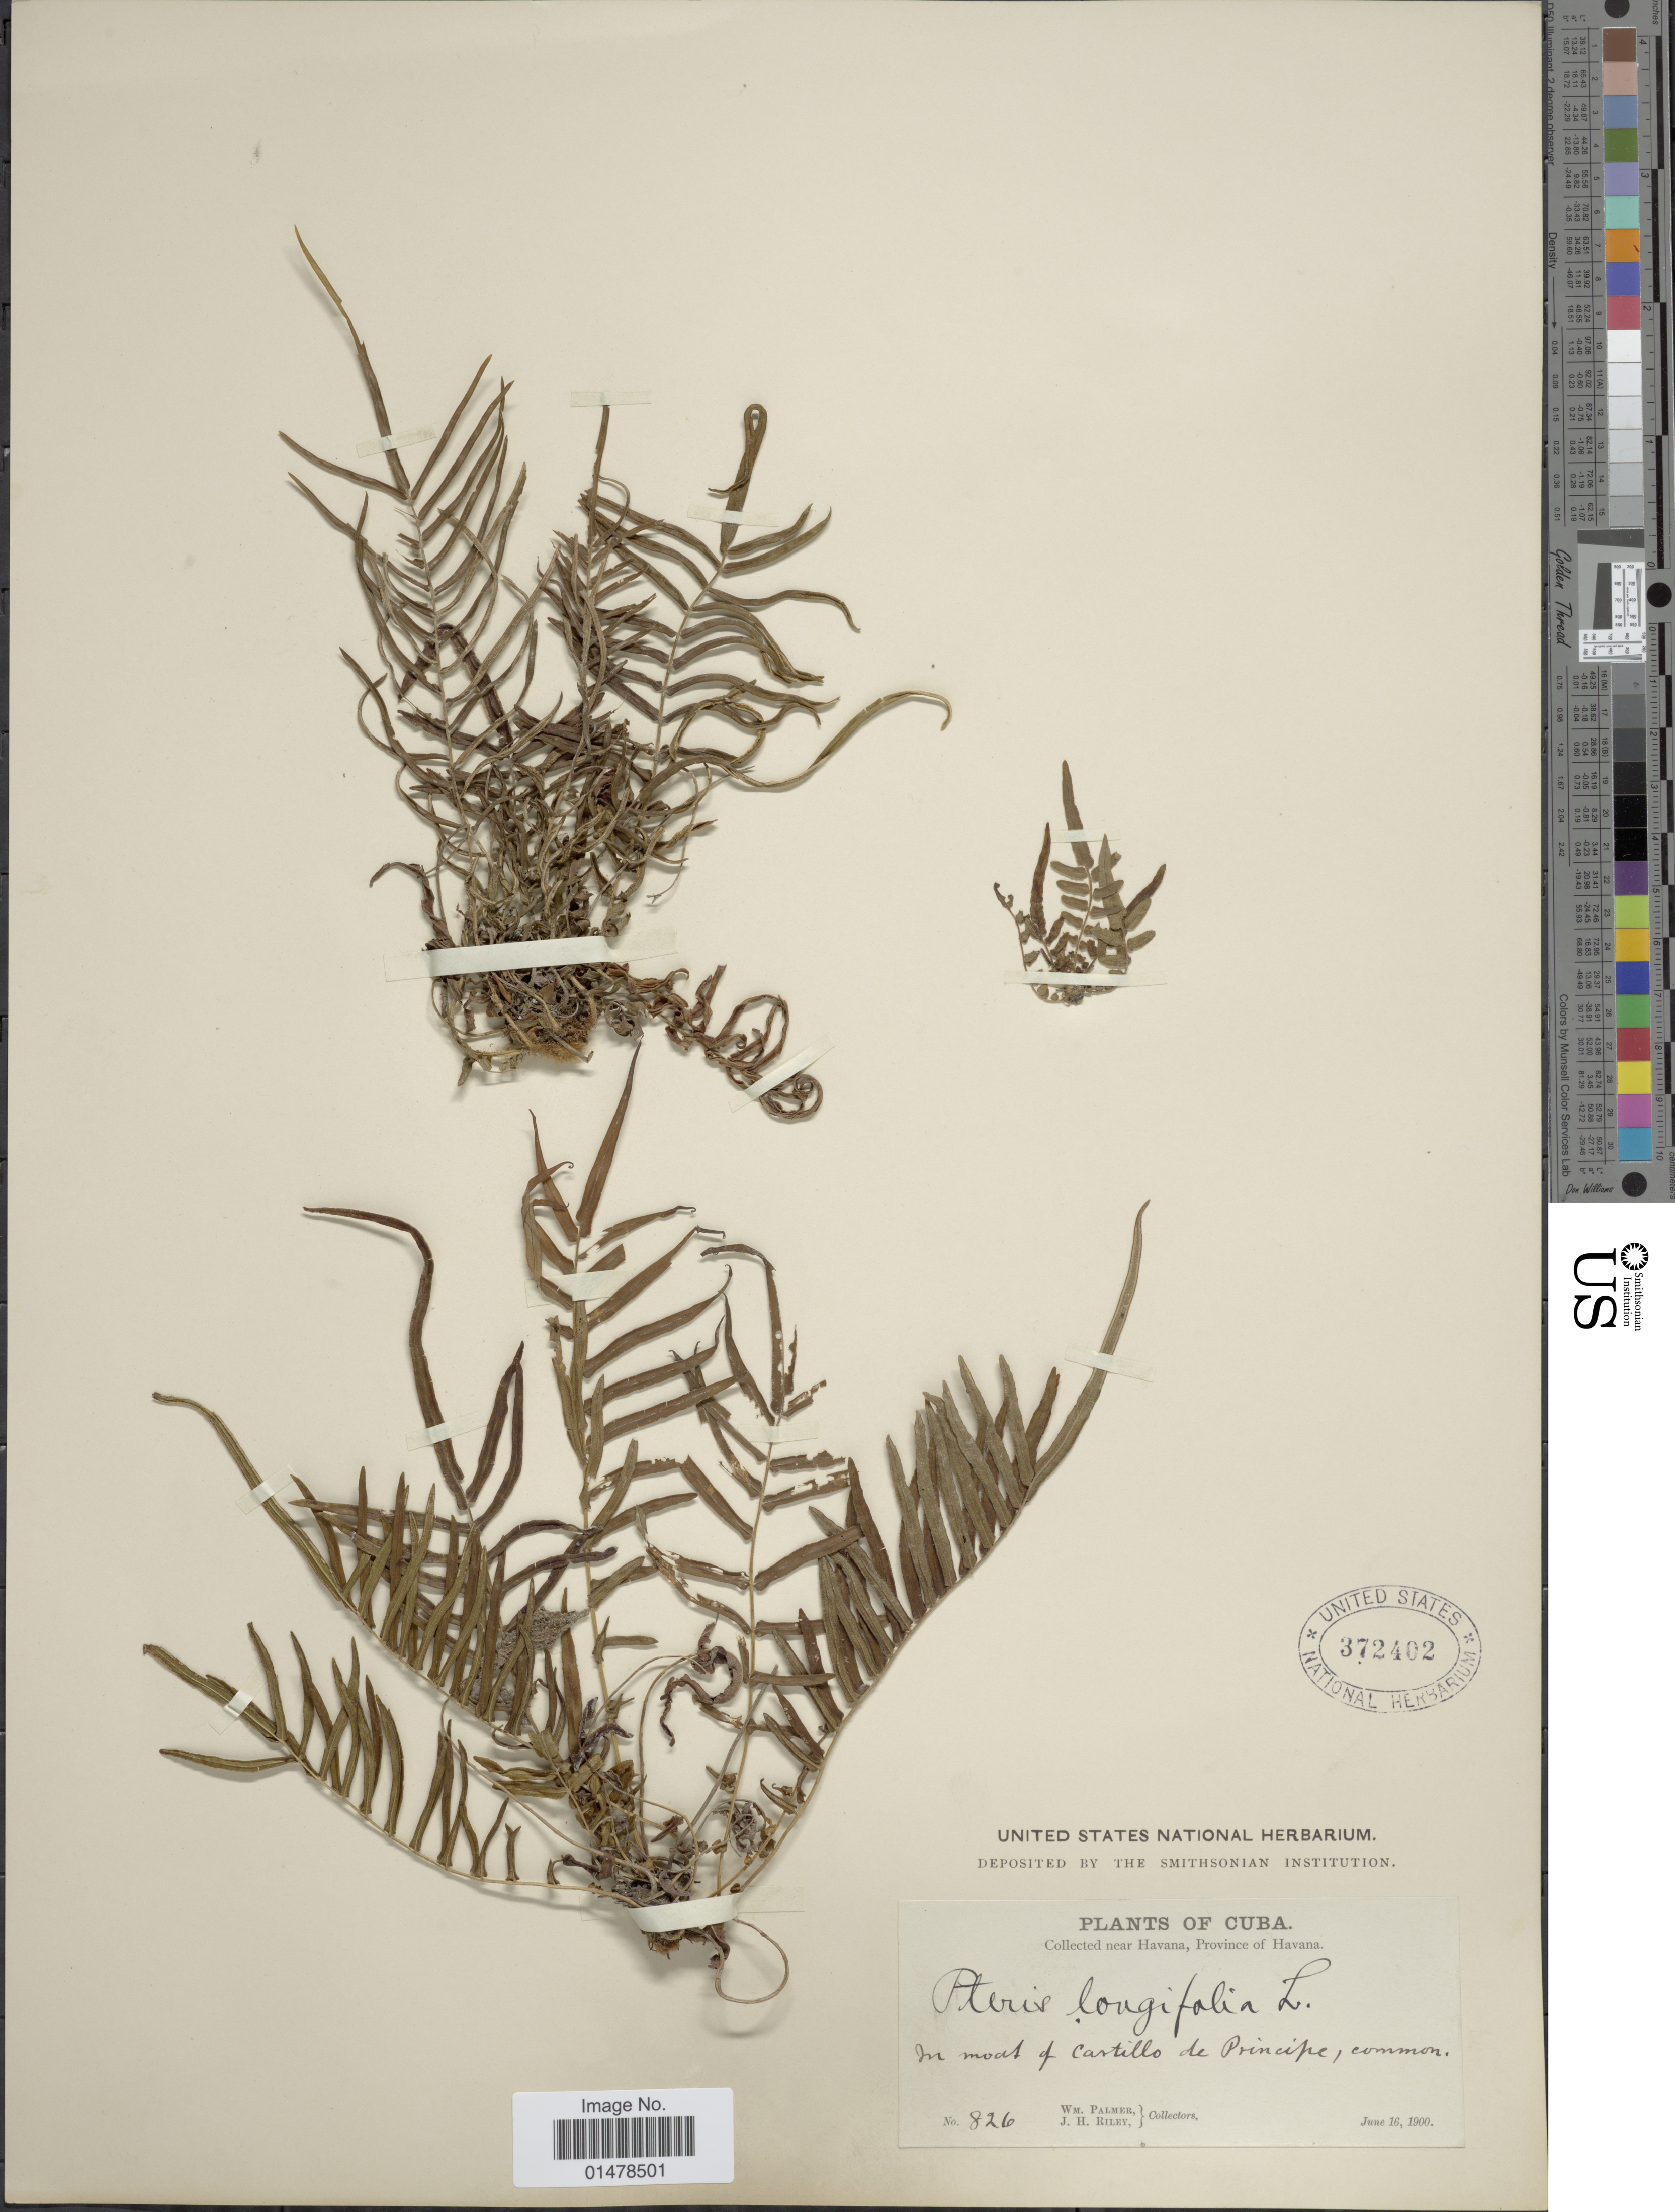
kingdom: Plantae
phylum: Tracheophyta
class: Polypodiopsida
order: Polypodiales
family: Pteridaceae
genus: Pteris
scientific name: Pteris bahamenis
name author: (J. Agardh) Fée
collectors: W. Palmer & J. H. Riley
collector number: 826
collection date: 1900-06-16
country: Cuba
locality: Near Havana, Province of Havana, In moat of Castillo de Principe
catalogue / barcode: US 372402